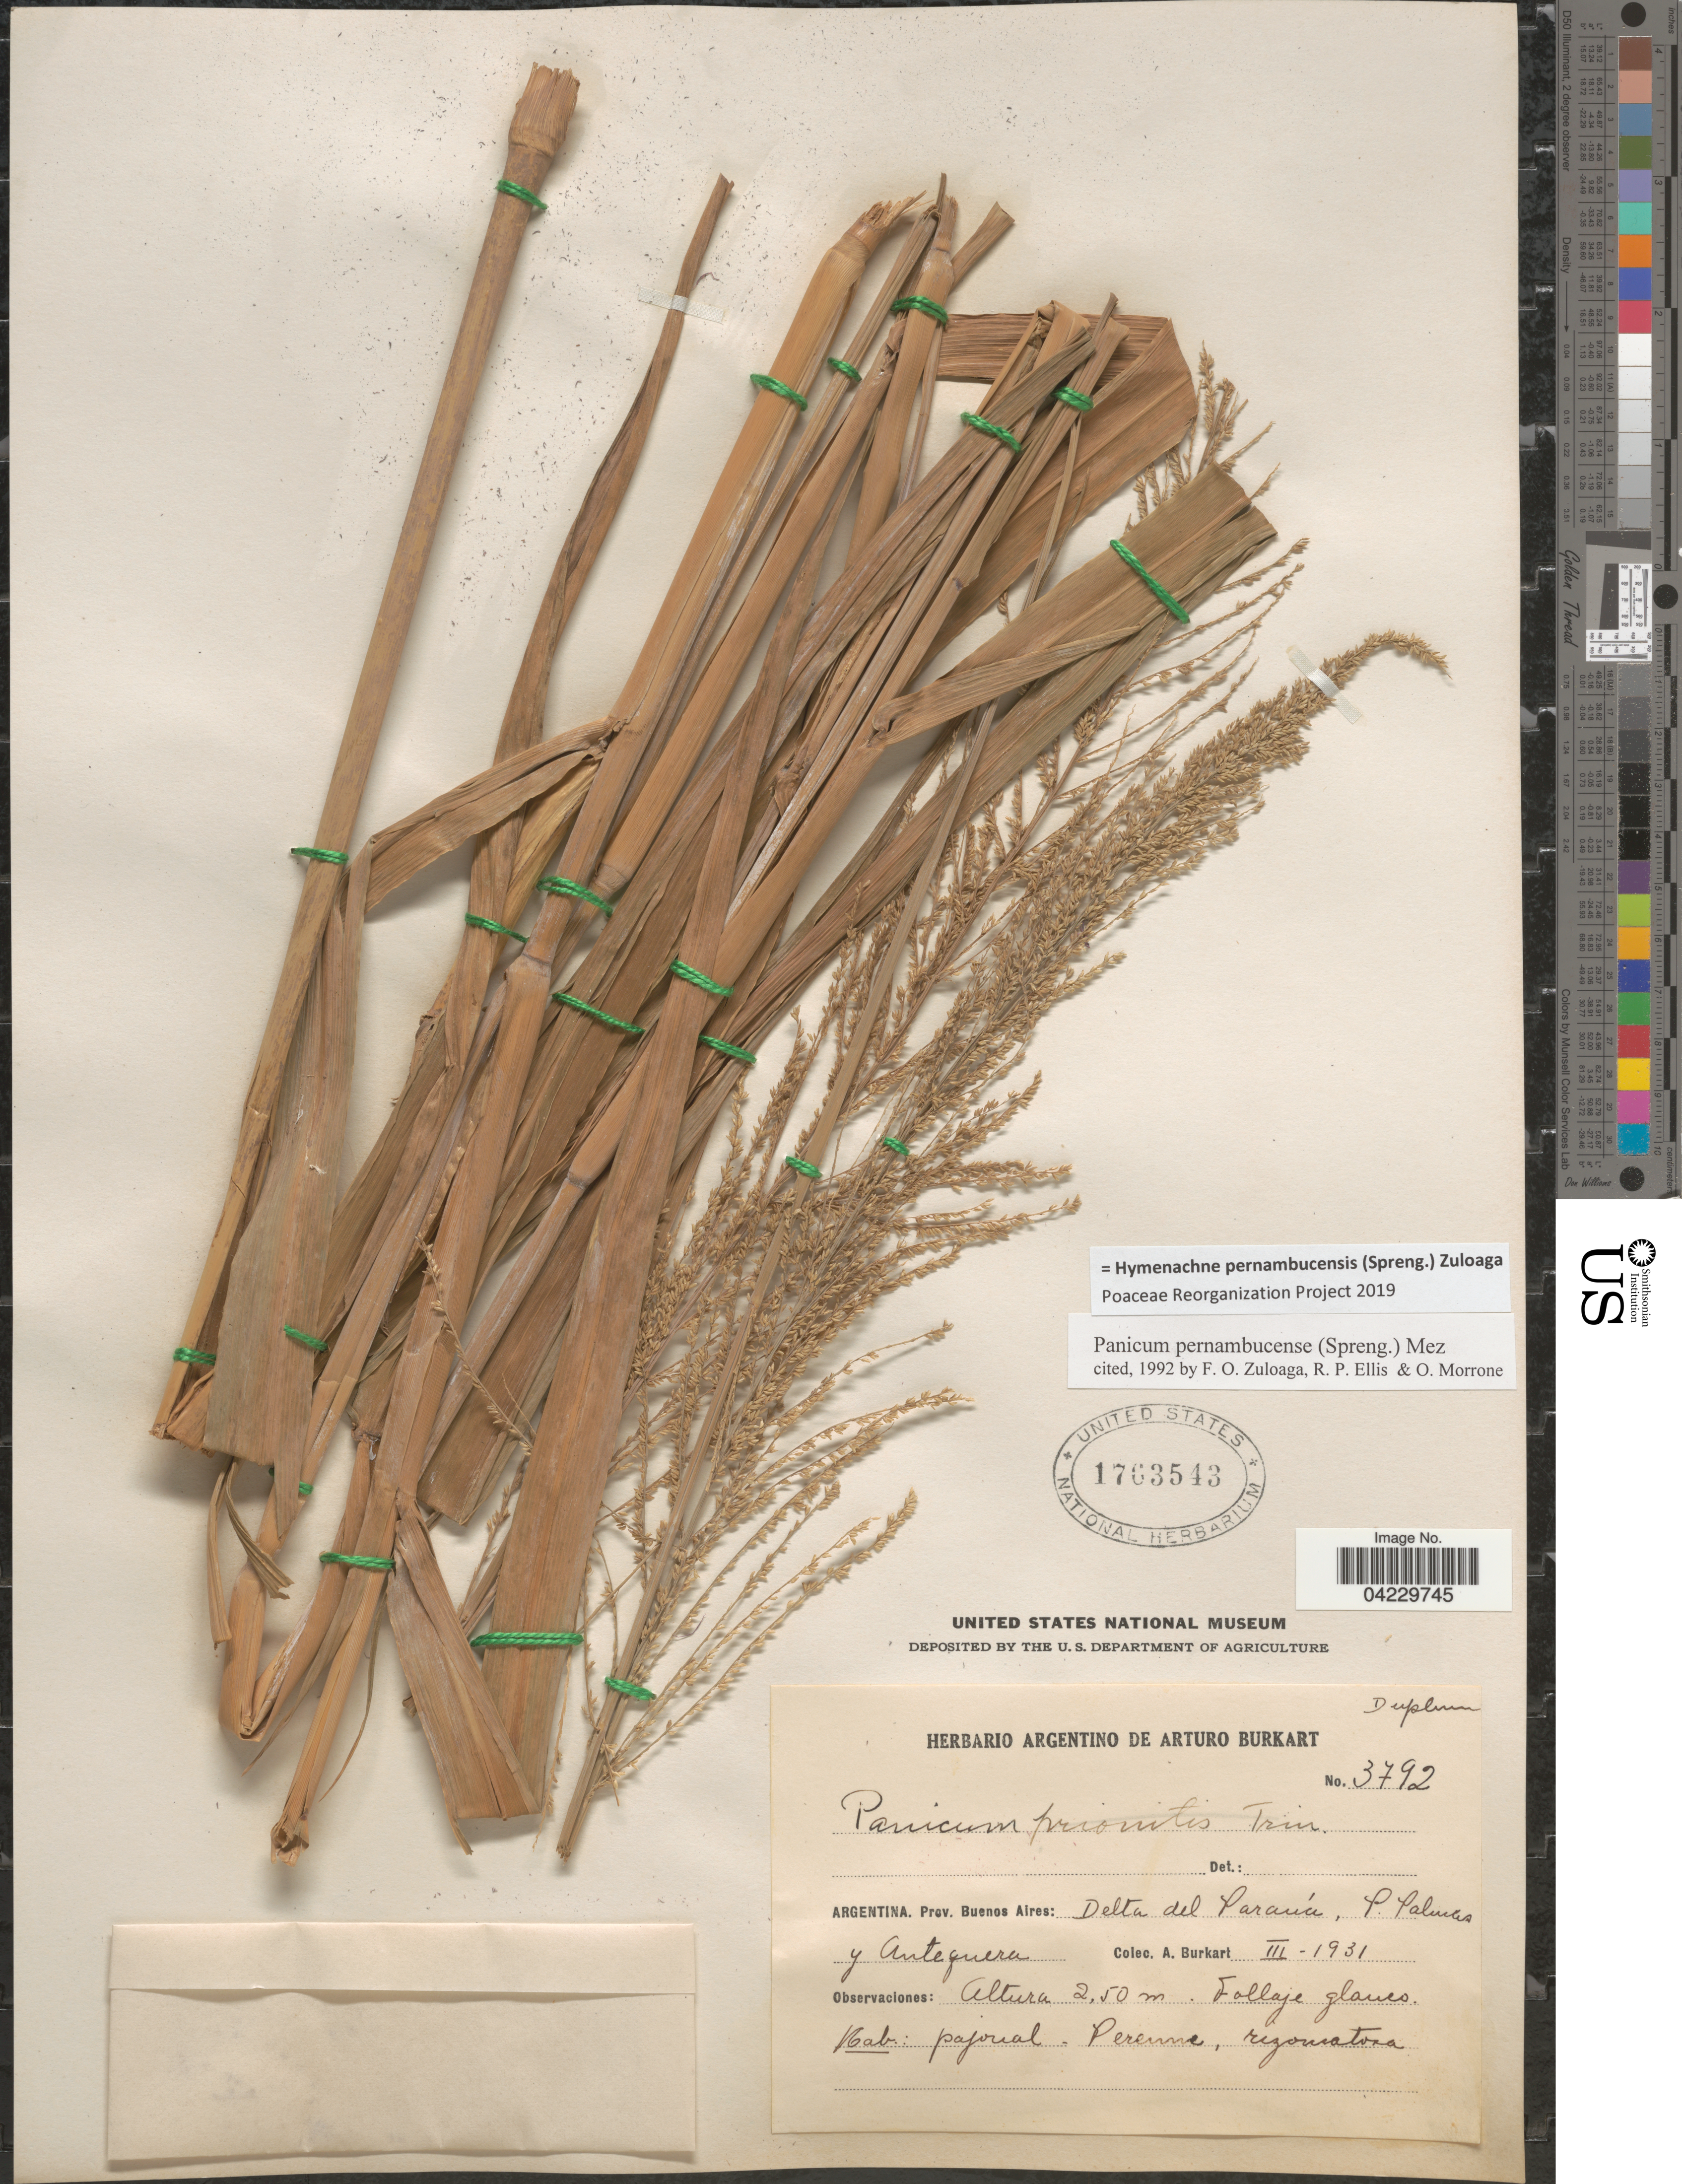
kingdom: Plantae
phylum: Tracheophyta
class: Liliopsida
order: Poales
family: Poaceae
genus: Hymenachne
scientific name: Hymenachne pernambucensis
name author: (Spreng.) Zuloaga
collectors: A. E. Burkart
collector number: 3792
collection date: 1931-03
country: Argentina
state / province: Buenos Aires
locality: Delta del Paraná, P. Palmas y Antequera.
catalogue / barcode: US 1763543